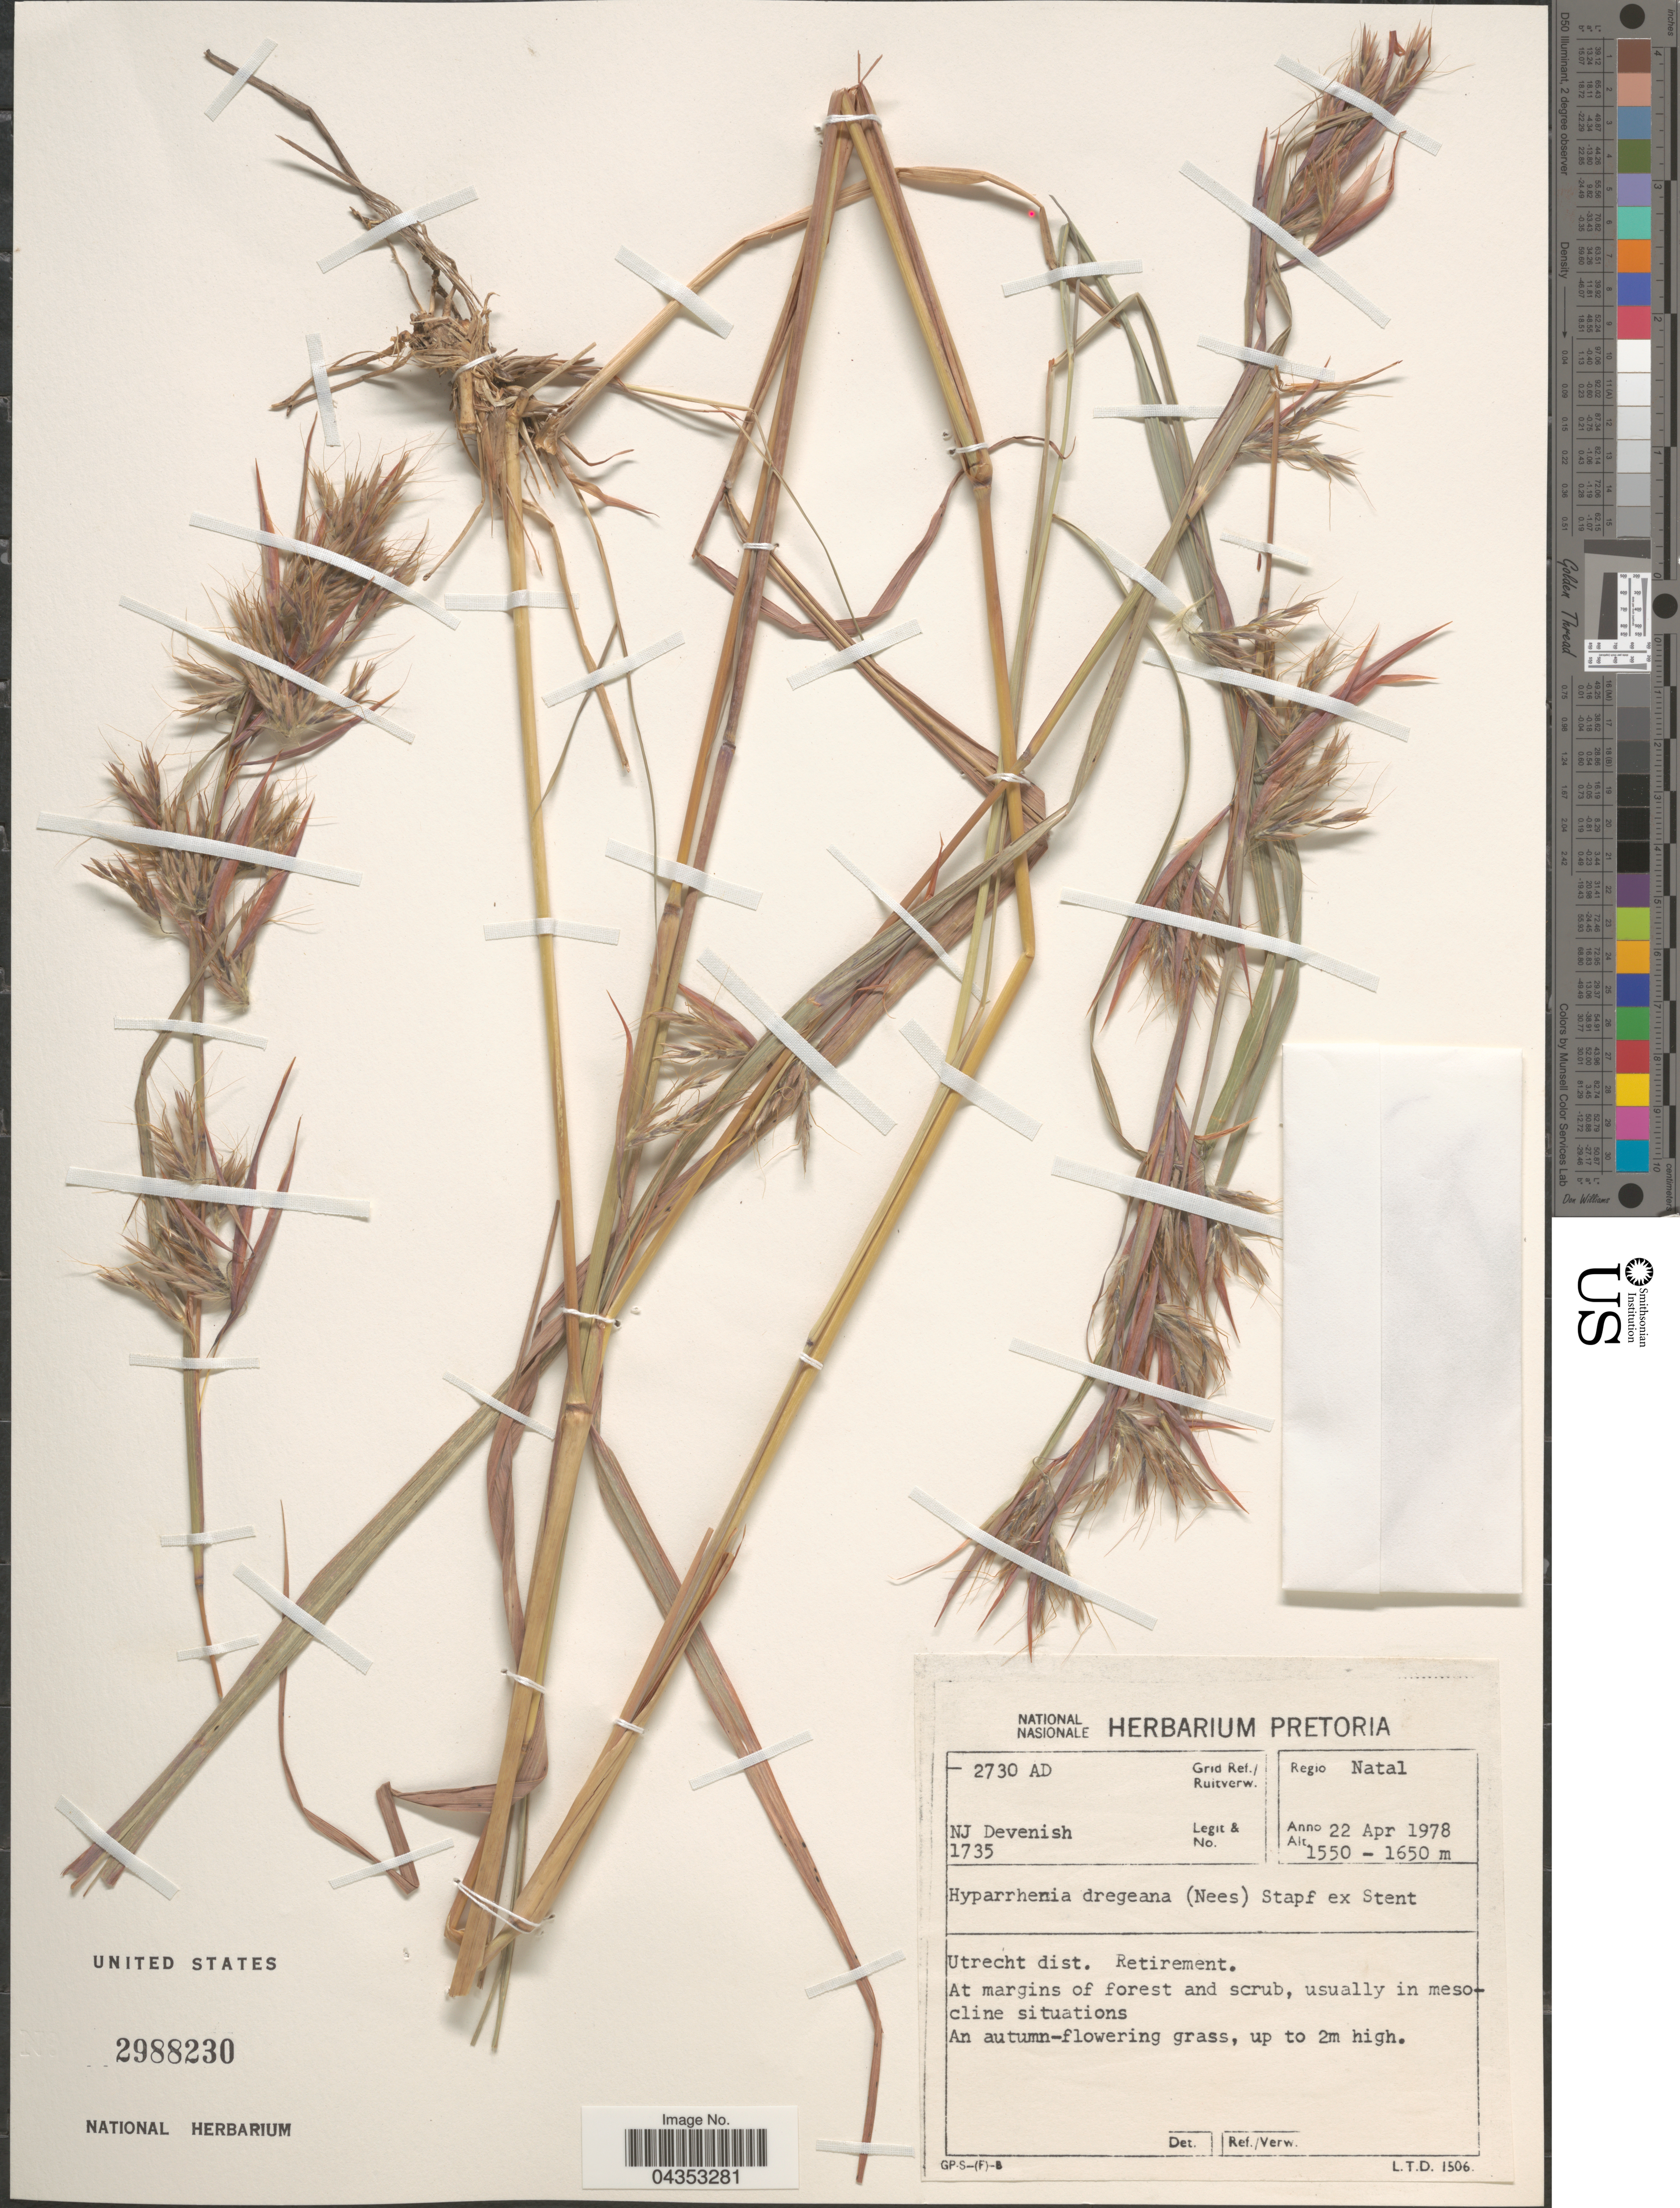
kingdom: Plantae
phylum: Tracheophyta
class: Liliopsida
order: Poales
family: Poaceae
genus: Hyparrhenia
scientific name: Hyparrhenia dregeana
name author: (Nees) Stapf ex Stent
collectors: N. Devenish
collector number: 1735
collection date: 1978-04-22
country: South Africa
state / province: KwaZulu-Natal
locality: Grid Ref./Ruitverw. 2730 AD. Regio Natal. Utrecht dist. Retirement. At margins of forest and scrub, usually in mesocline situations.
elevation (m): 1550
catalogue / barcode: US 2988230